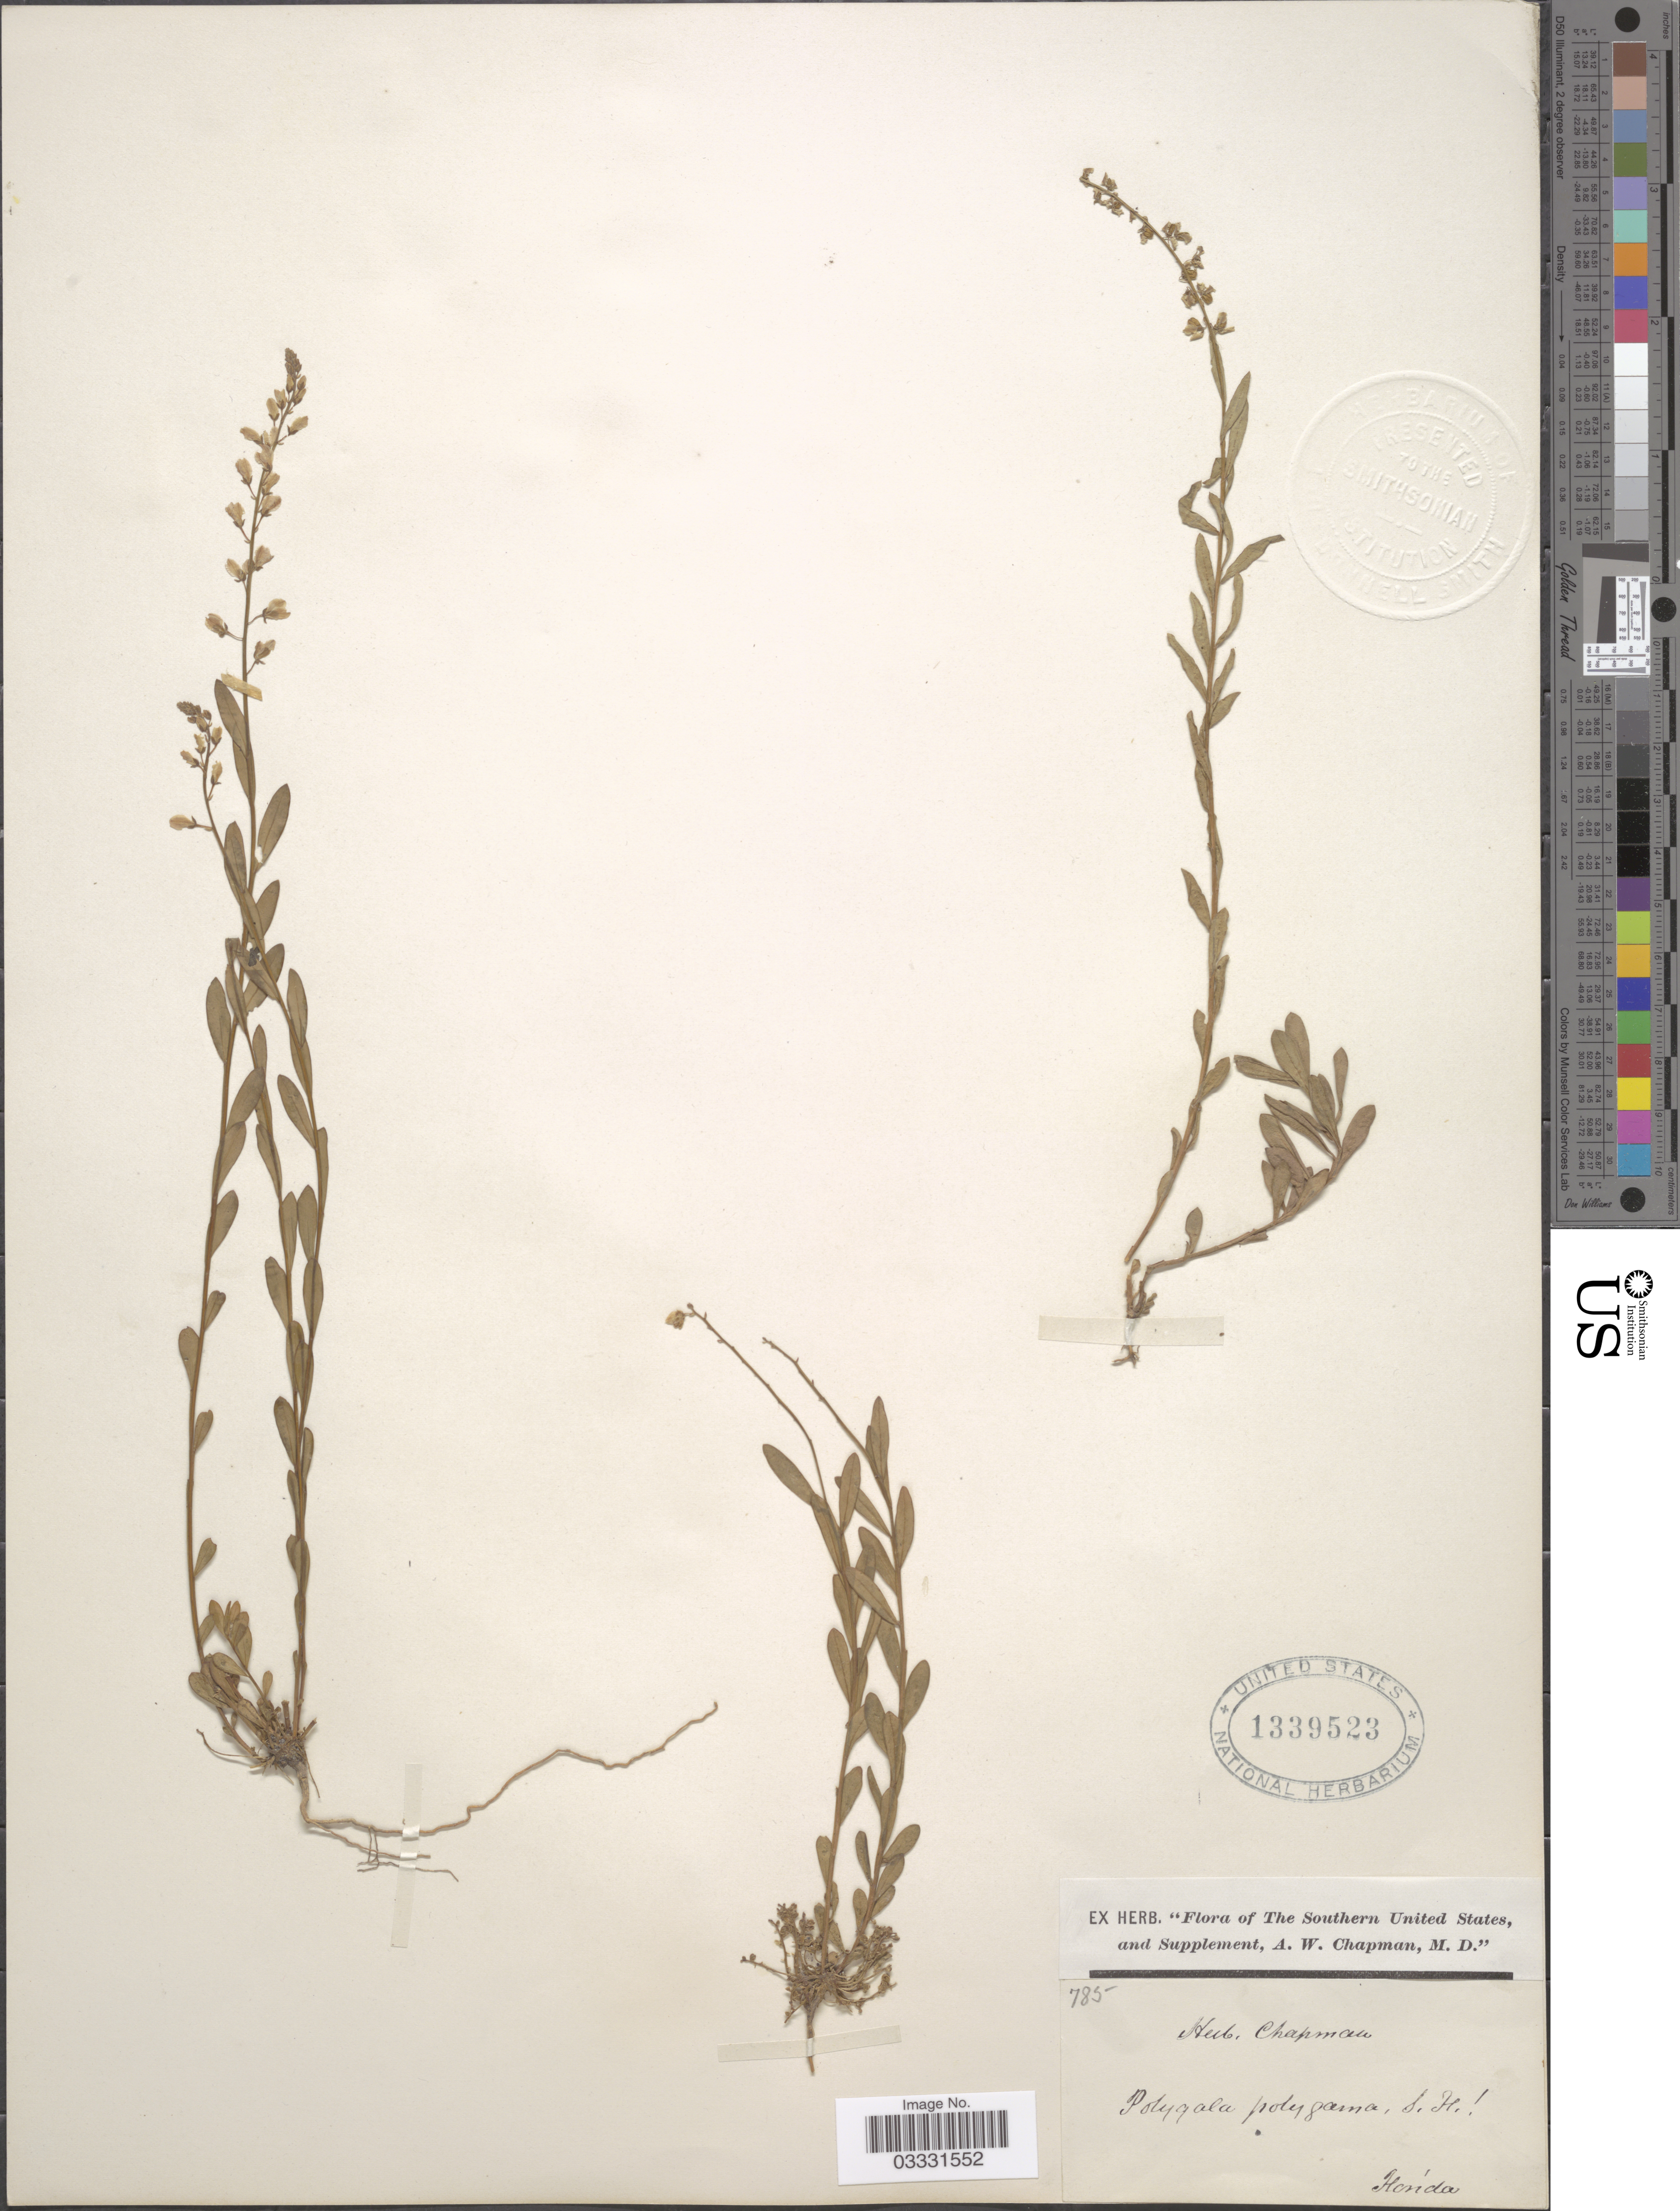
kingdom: Plantae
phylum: Tracheophyta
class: Magnoliopsida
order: Fabales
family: Polygalaceae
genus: Polygala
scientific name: Polygala polygama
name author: Walter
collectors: ex herb. A.W. Chapman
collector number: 785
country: United States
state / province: Florida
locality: Southern United States.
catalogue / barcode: US 1339523